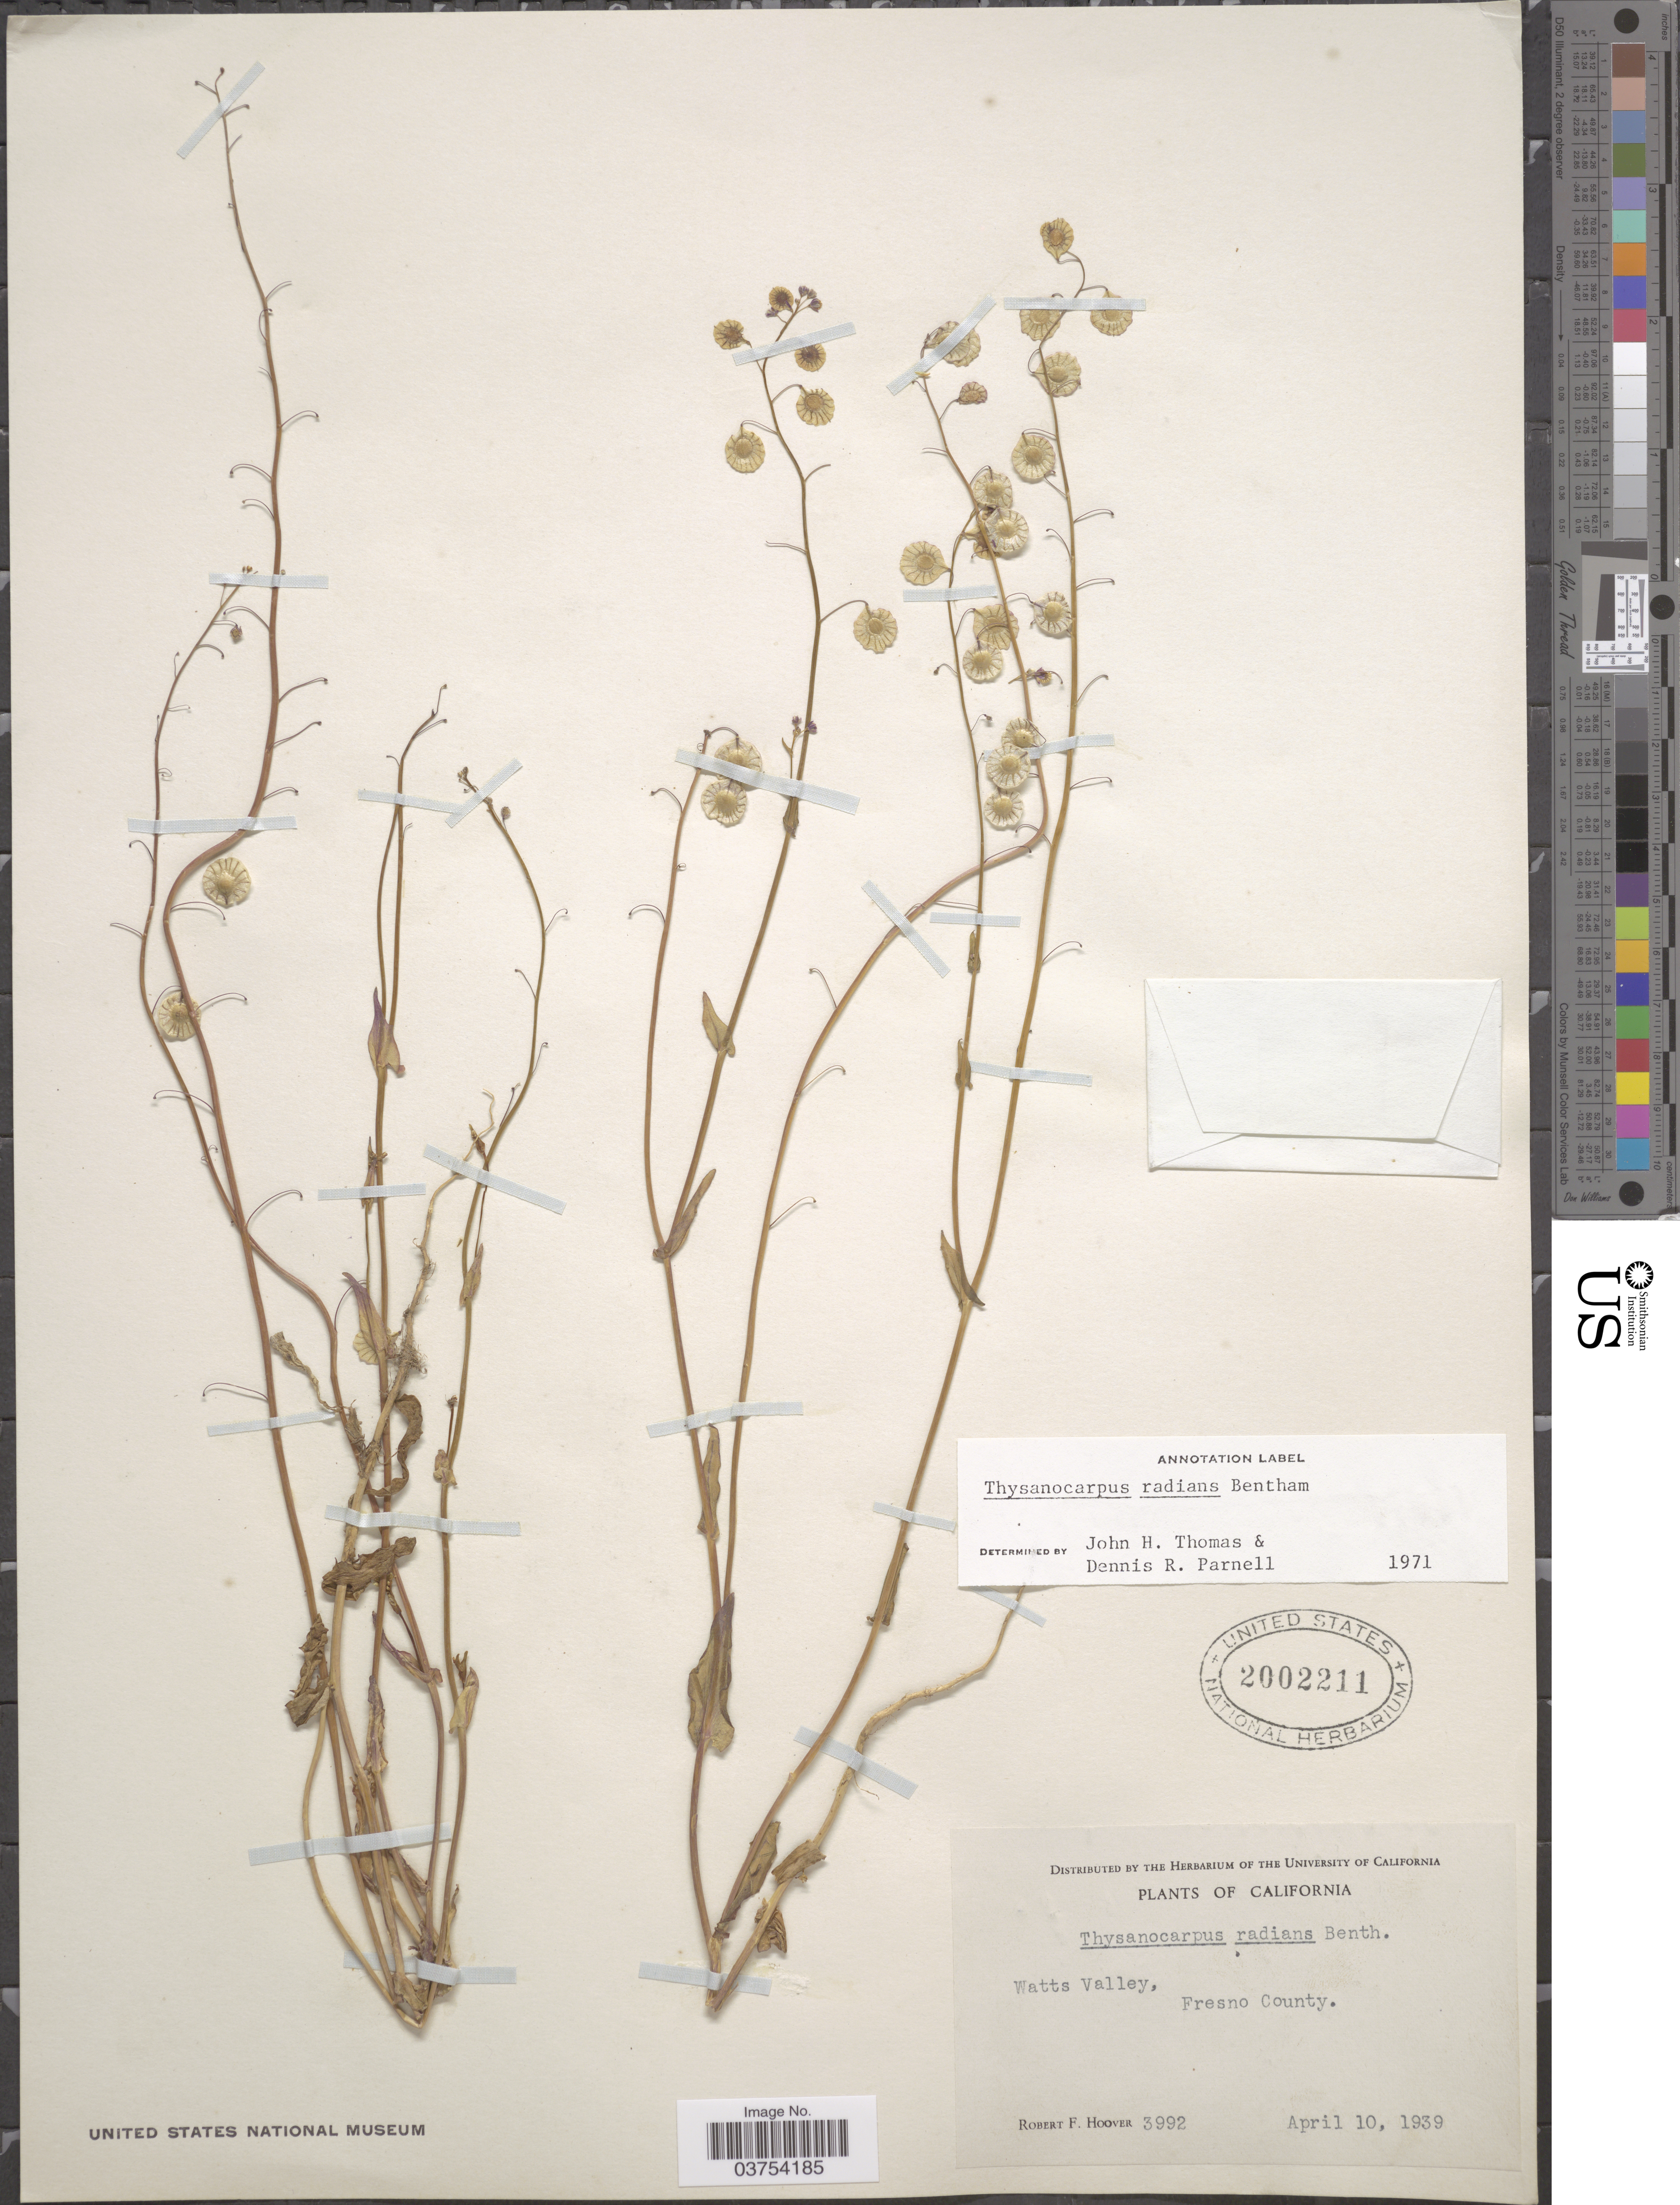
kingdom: Plantae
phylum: Tracheophyta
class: Magnoliopsida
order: Brassicales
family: Brassicaceae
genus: Thysanocarpus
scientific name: Thysanocarpus radians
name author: Benth.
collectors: R. F. Hoover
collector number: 3992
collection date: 1939-04-10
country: United States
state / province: California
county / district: Fresno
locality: Watts Valley, Fresno County.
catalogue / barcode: US 2002211